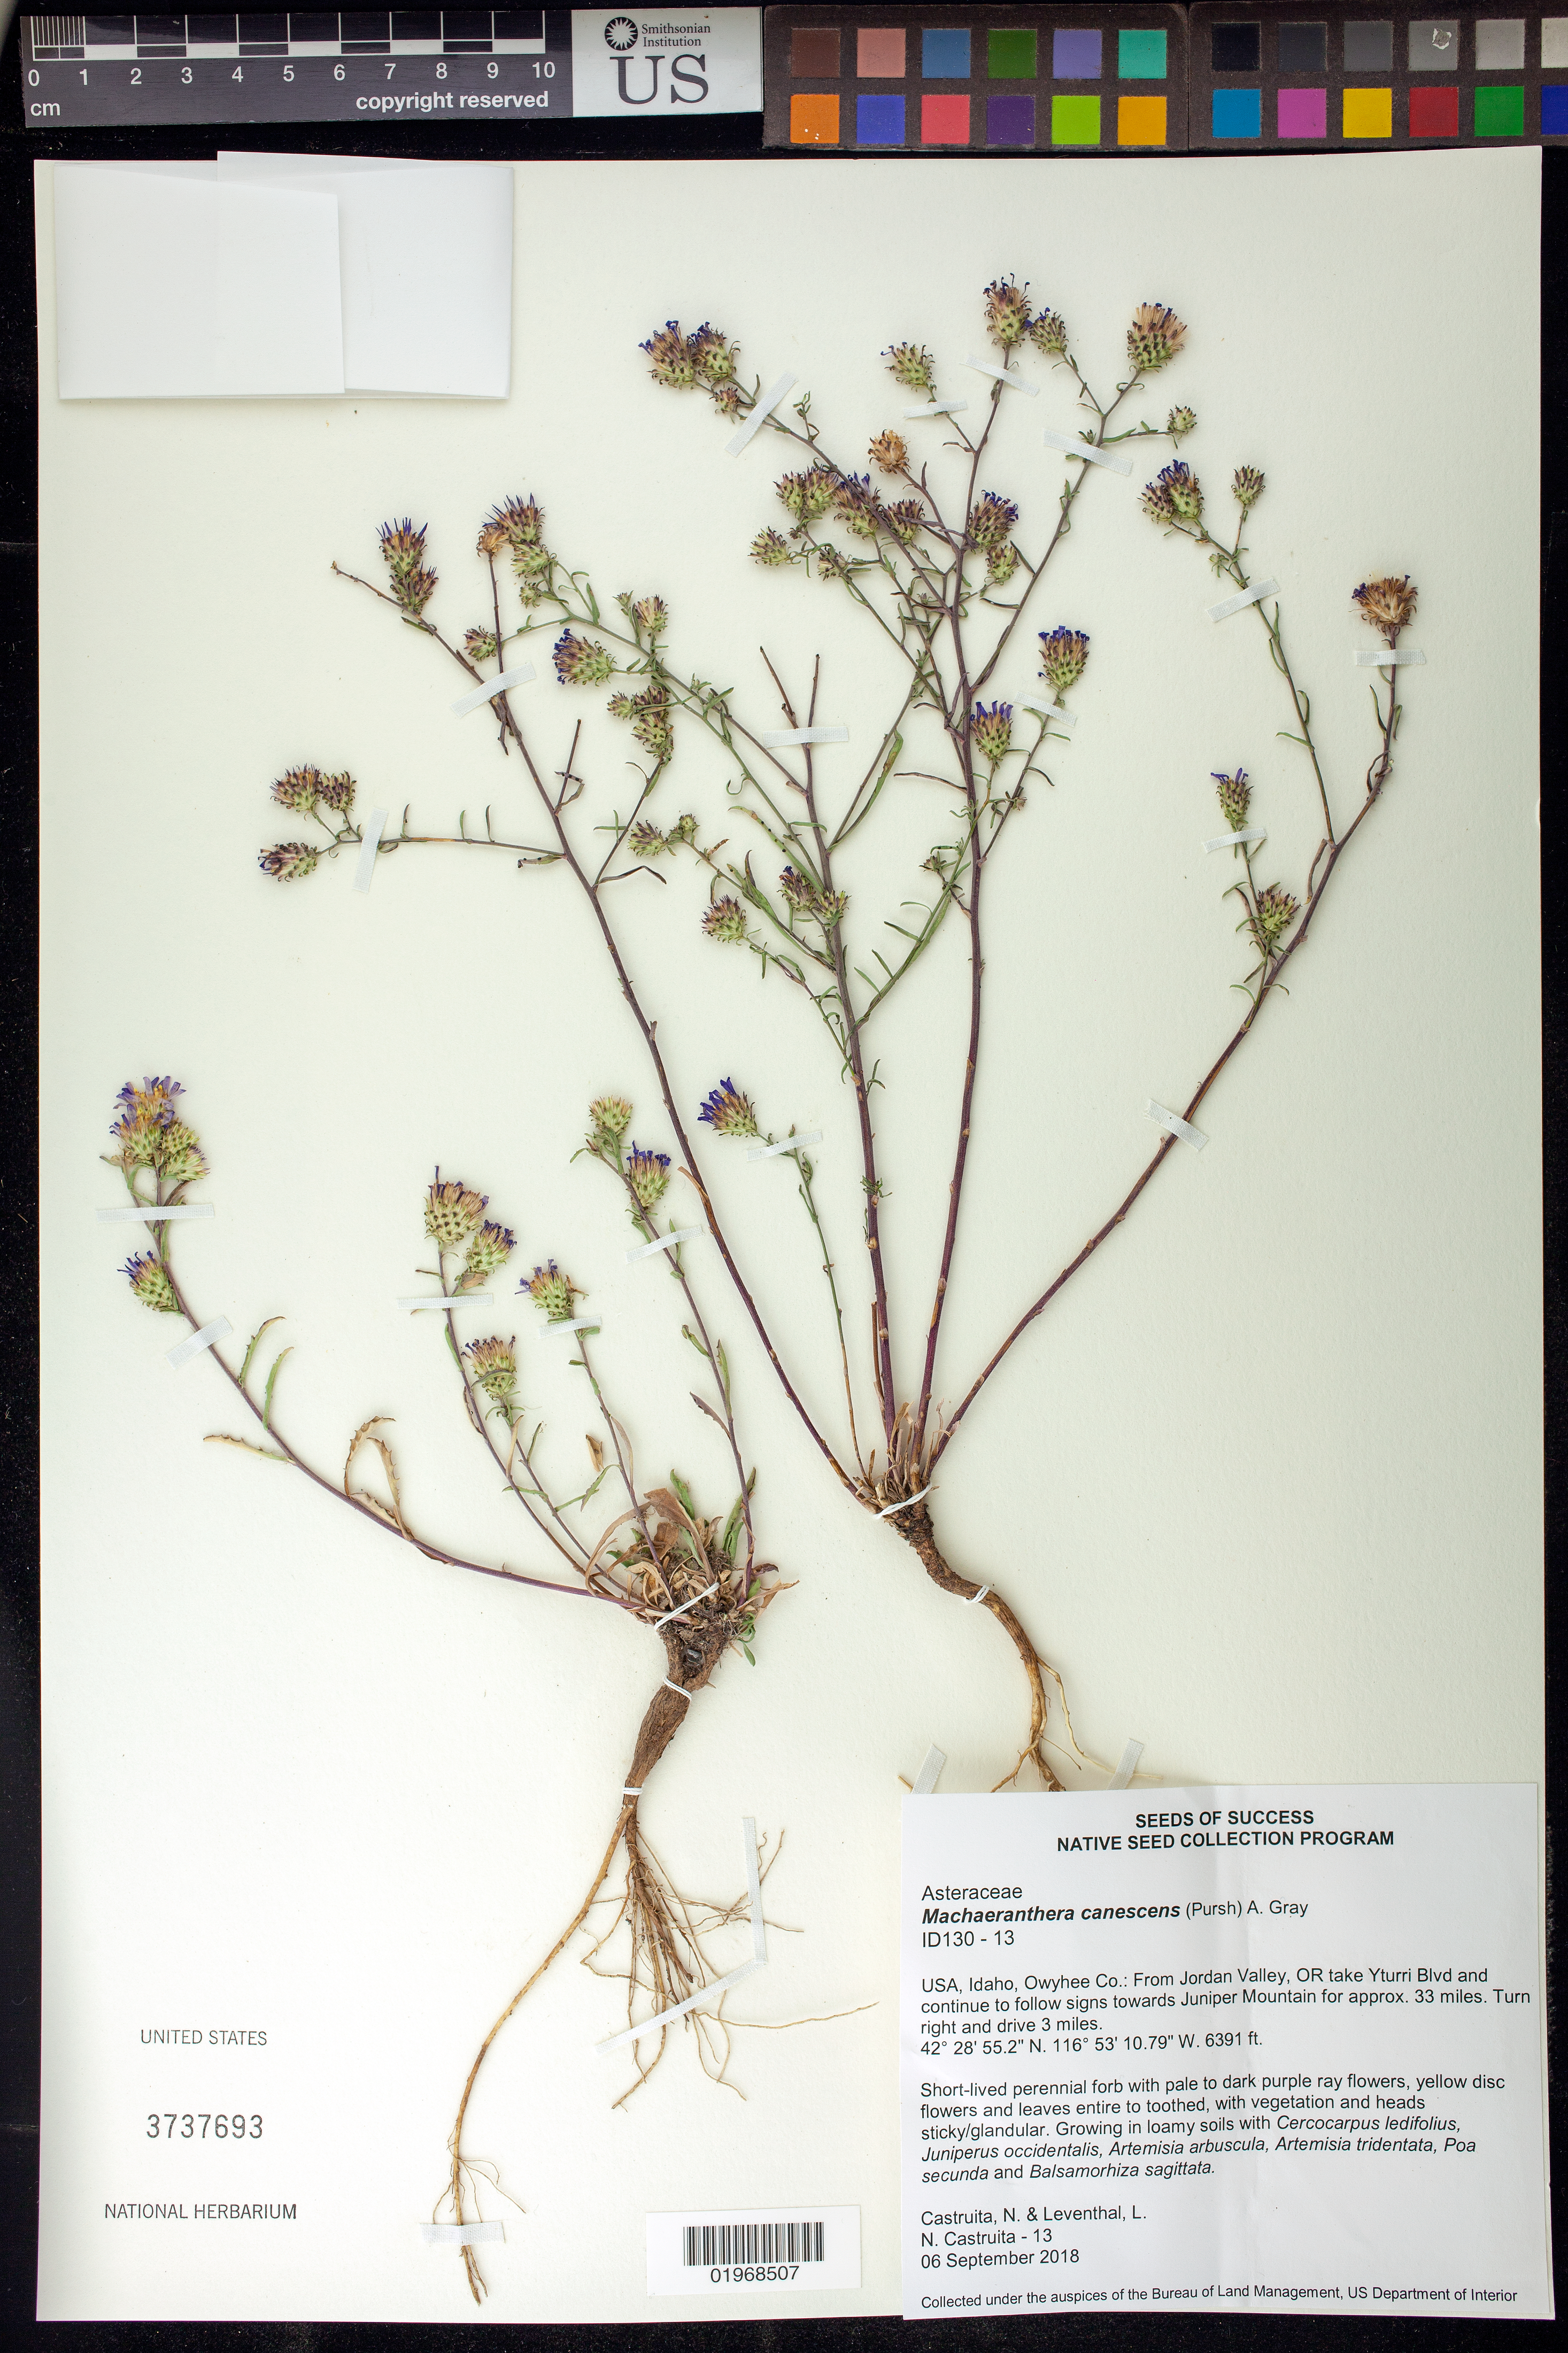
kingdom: Plantae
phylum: Tracheophyta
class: Magnoliopsida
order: Asterales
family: Asteraceae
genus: Machaeranthera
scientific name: Machaeranthera canescens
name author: (Pursh) A. Gray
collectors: N. Castruita & L. Leventhal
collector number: ID130-13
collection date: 2018-09-06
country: United States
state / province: Idaho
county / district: Owyhee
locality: Approx. 33 miles towards Juniper Mountain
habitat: Loamy soils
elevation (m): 1948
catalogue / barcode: US 3737693